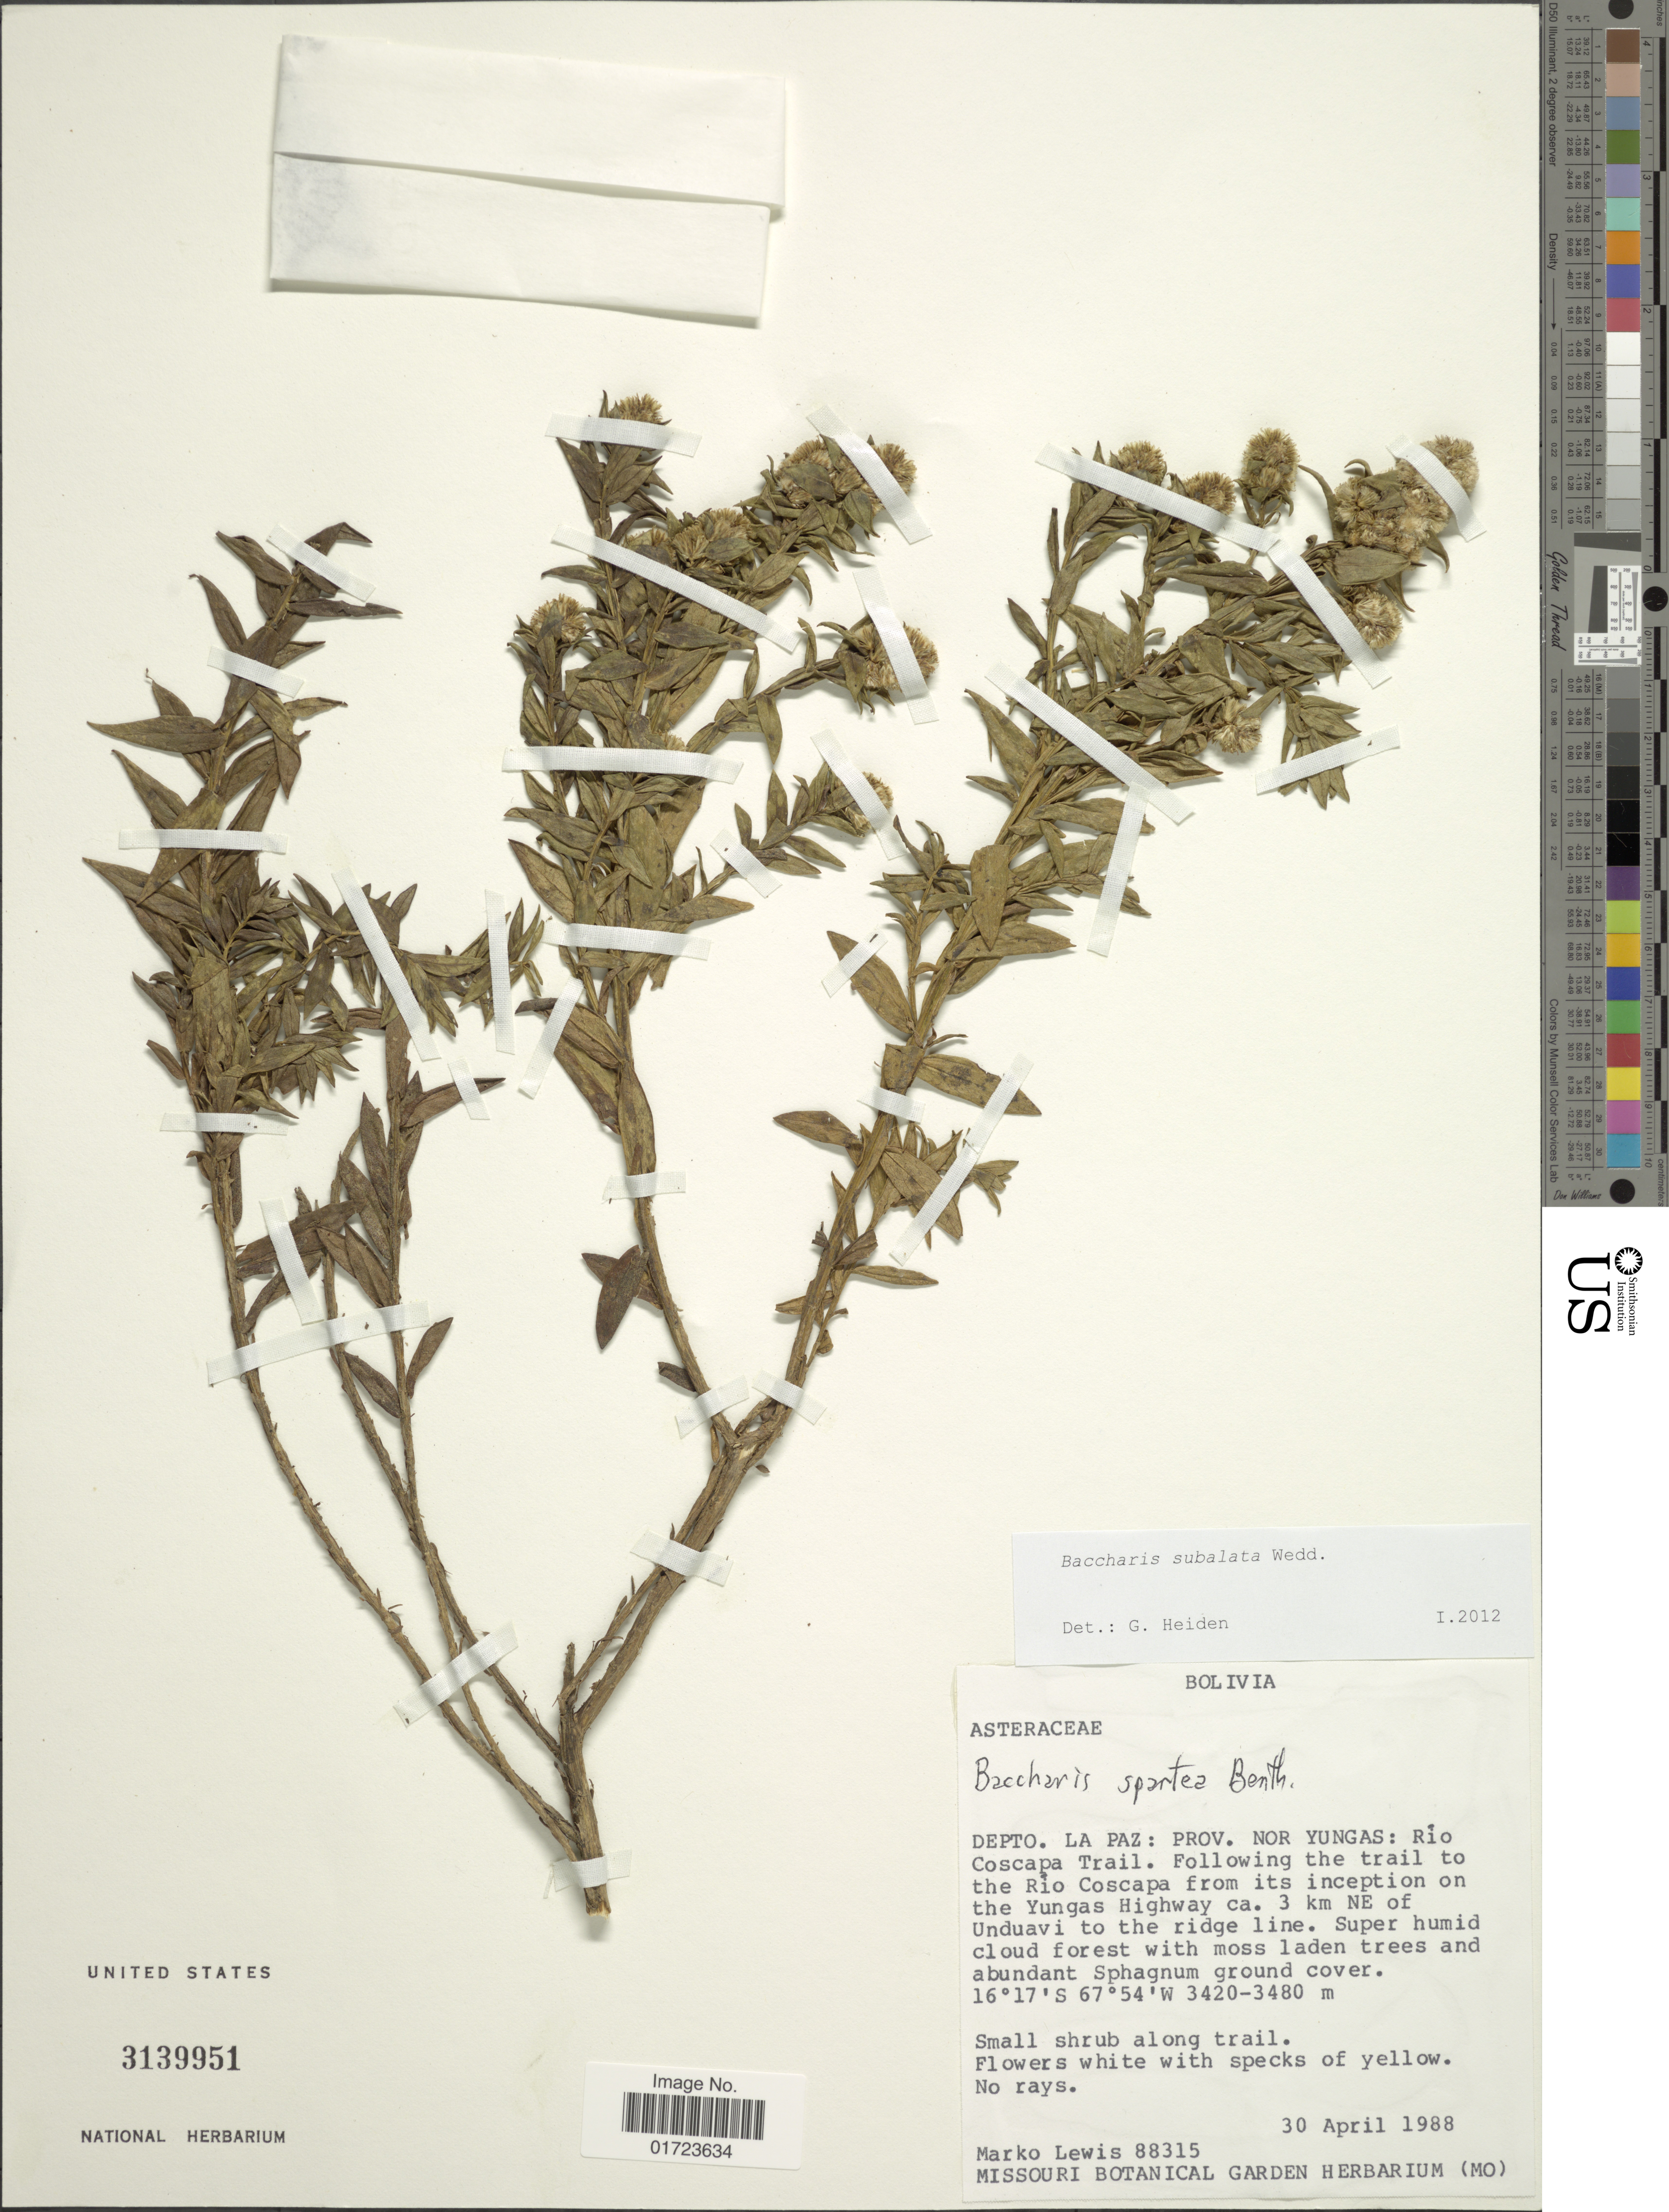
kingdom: Plantae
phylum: Tracheophyta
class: Magnoliopsida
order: Asterales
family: Asteraceae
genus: Baccharis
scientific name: Baccharis subalata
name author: Wedd.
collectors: M. A. Lewis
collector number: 88315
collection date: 1988-04-30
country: Bolivia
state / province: La Paz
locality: Depto. La Paz.: Prov. Nor Yungas: Rio Coscapa Trail.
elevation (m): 3420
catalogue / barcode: US 3139951